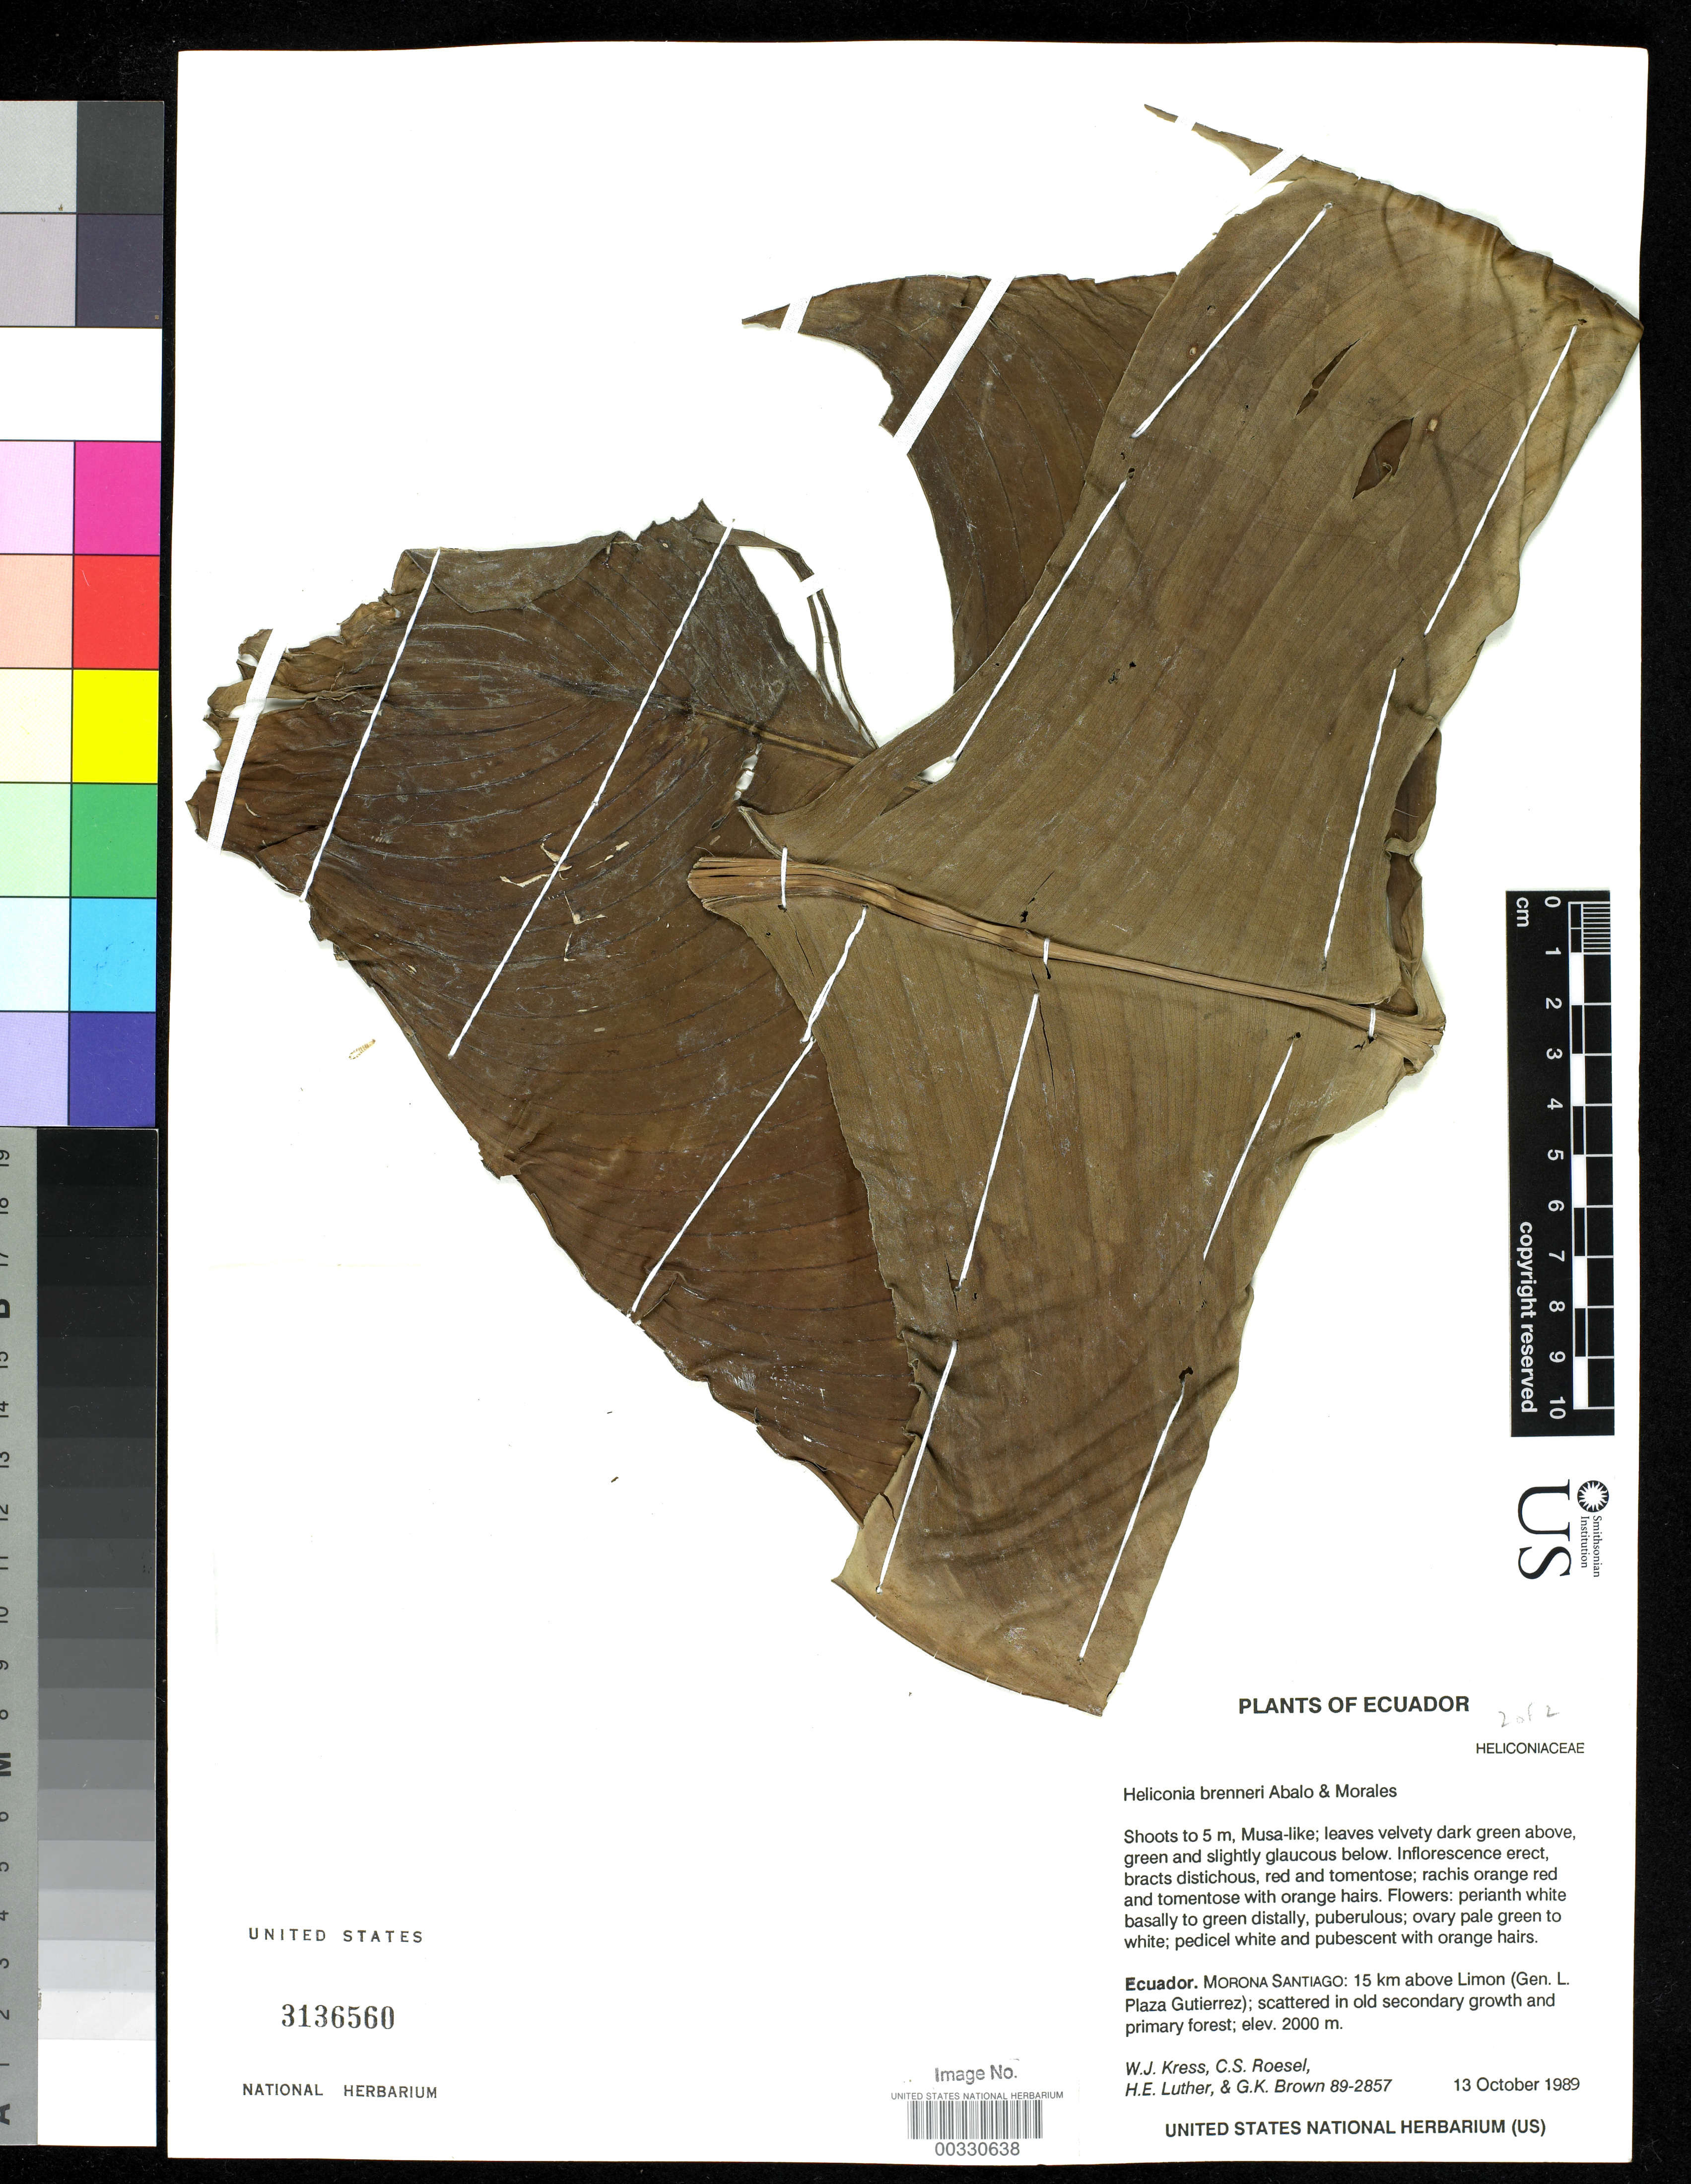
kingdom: Plantae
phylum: Tracheophyta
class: Liliopsida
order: Zingiberales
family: Heliconiaceae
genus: Heliconia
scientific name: Heliconia brenneri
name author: Abalo & G. Morales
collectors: W. J. Kress, C. S. Roesel, Harry E. Luther & G. K. Brown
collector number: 89-2857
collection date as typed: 13 Oct 1989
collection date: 1989-10-13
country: Ecuador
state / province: Morona-Santiago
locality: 15 km above Limon (gen l. plaza Gutierrez)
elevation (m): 2000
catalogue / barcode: US 3136560